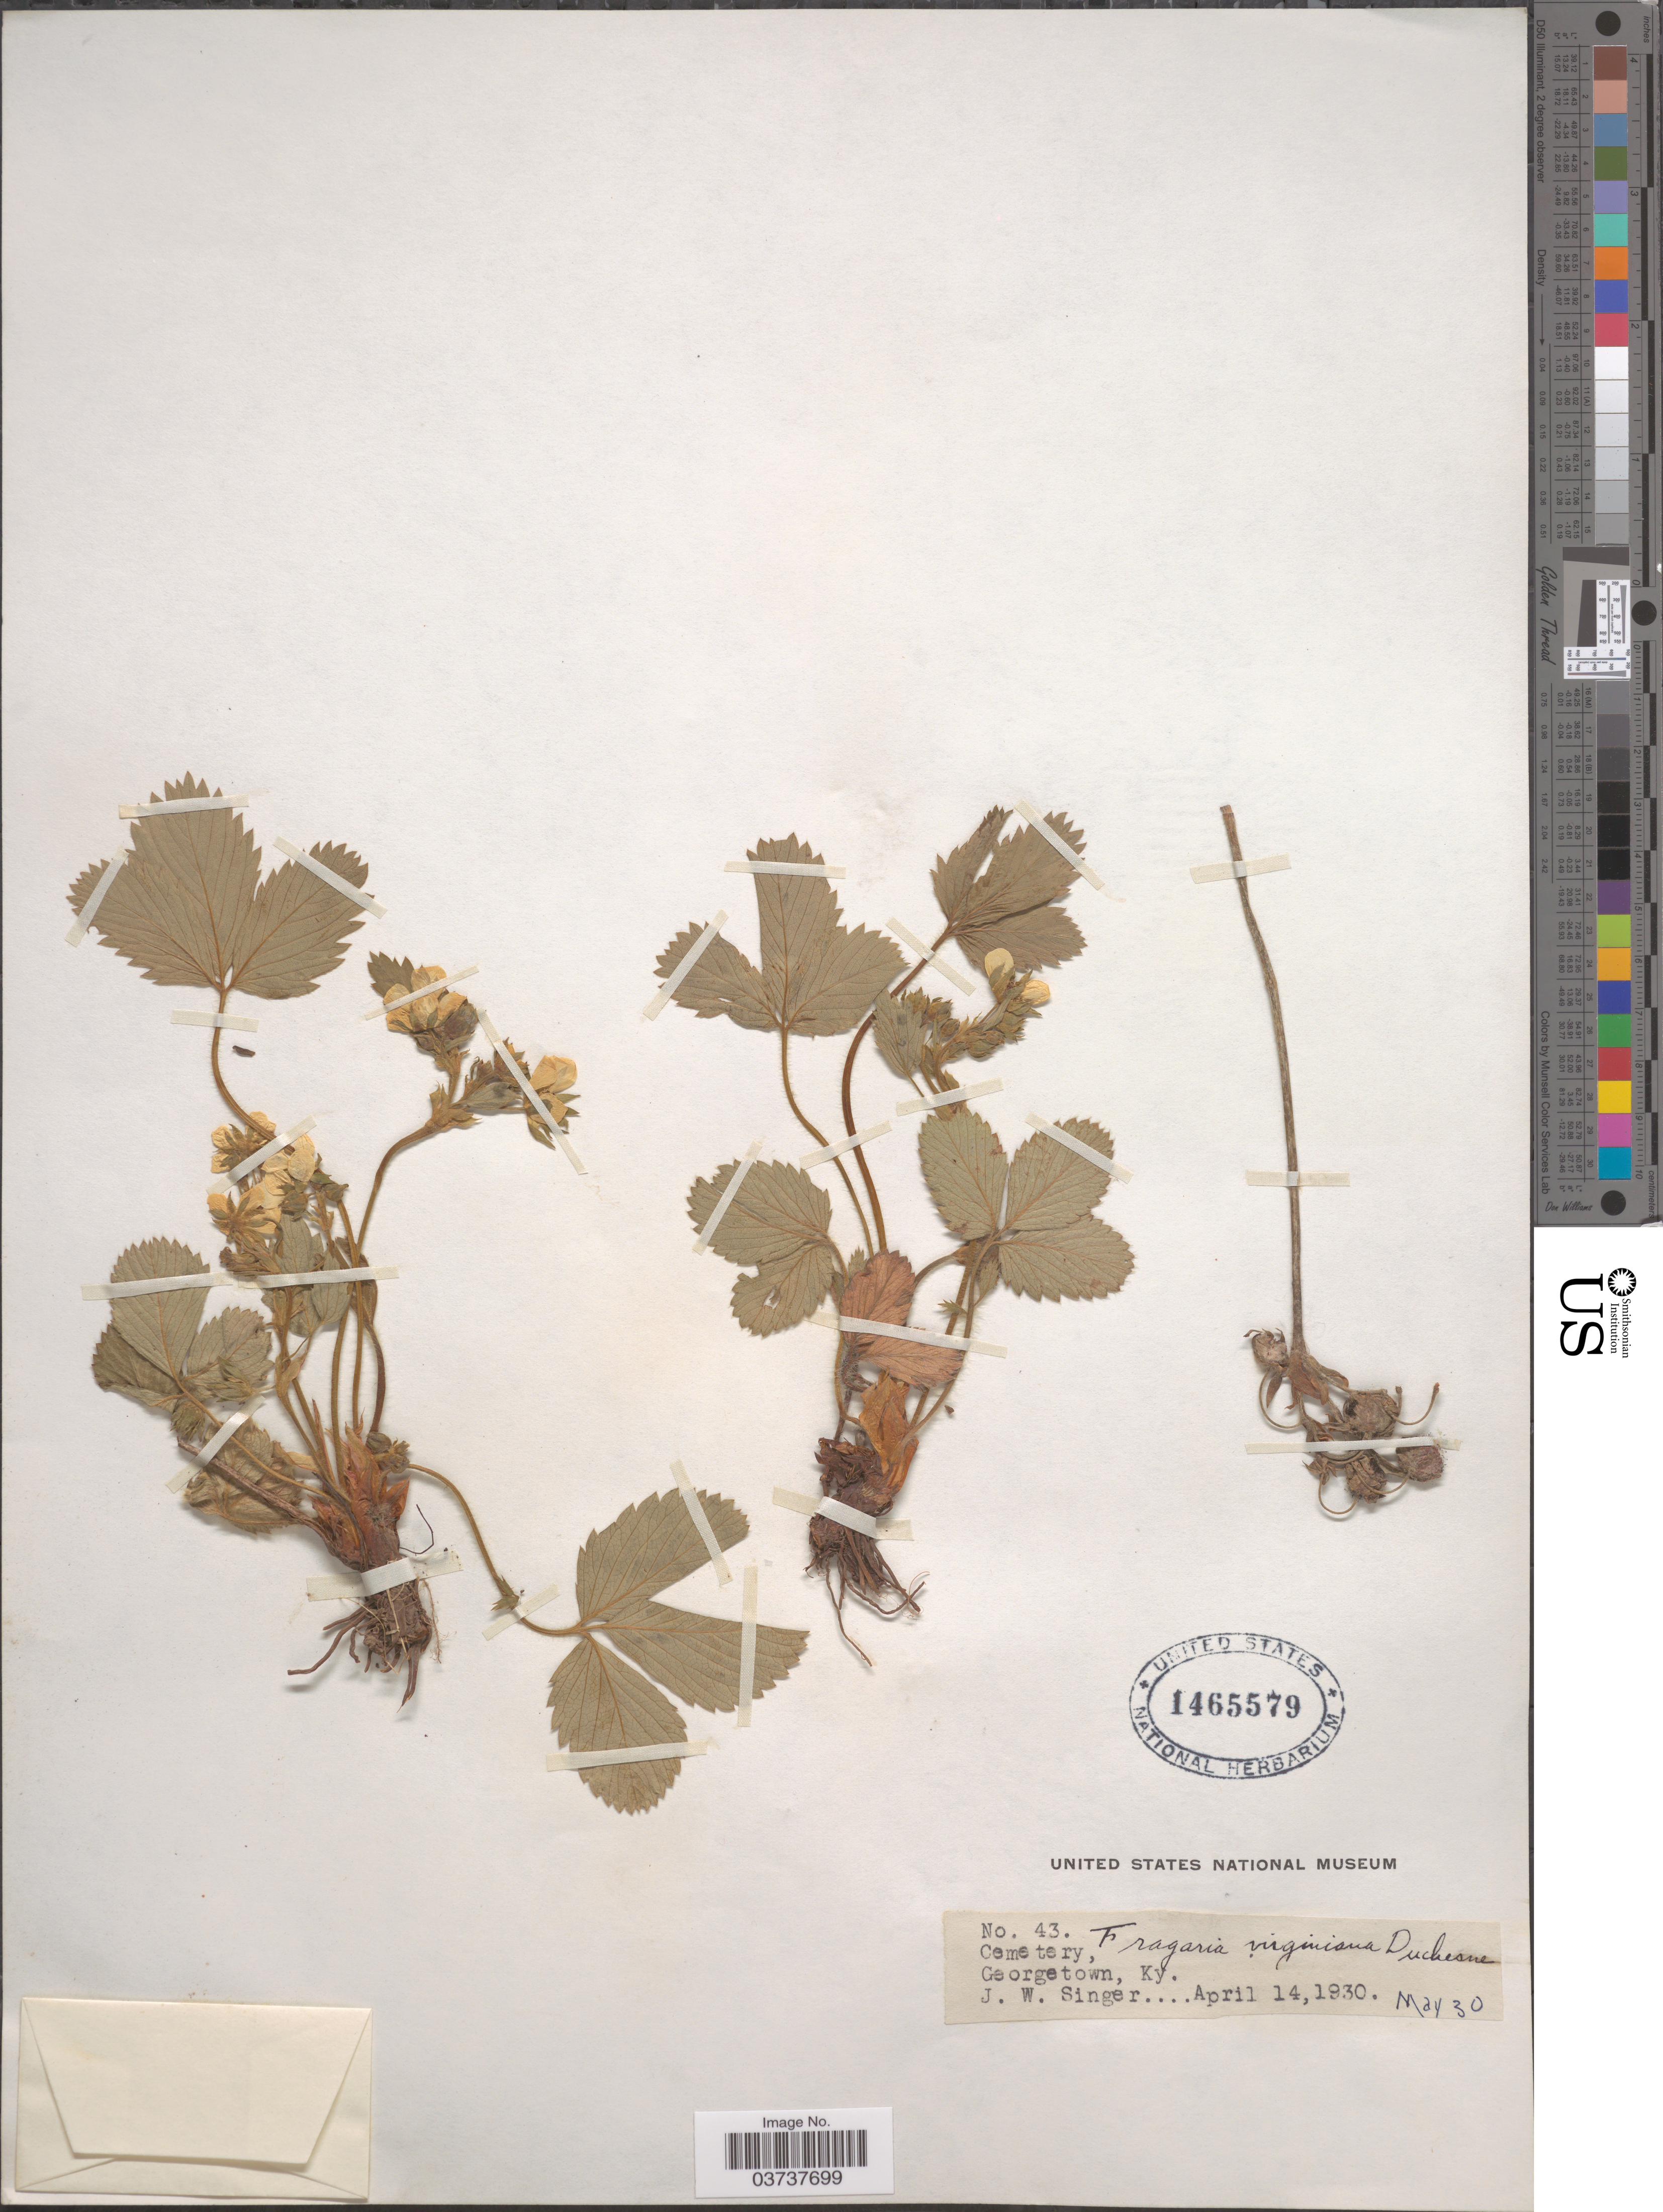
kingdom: Plantae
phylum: Tracheophyta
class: Magnoliopsida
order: Rosales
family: Rosaceae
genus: Fragaria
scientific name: Fragaria virginiana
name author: Mill.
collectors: J. EW. Singer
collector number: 43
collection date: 1930-05-30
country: United States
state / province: Kentucky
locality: Cemetery, Georgetown.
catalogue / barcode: US 1465579